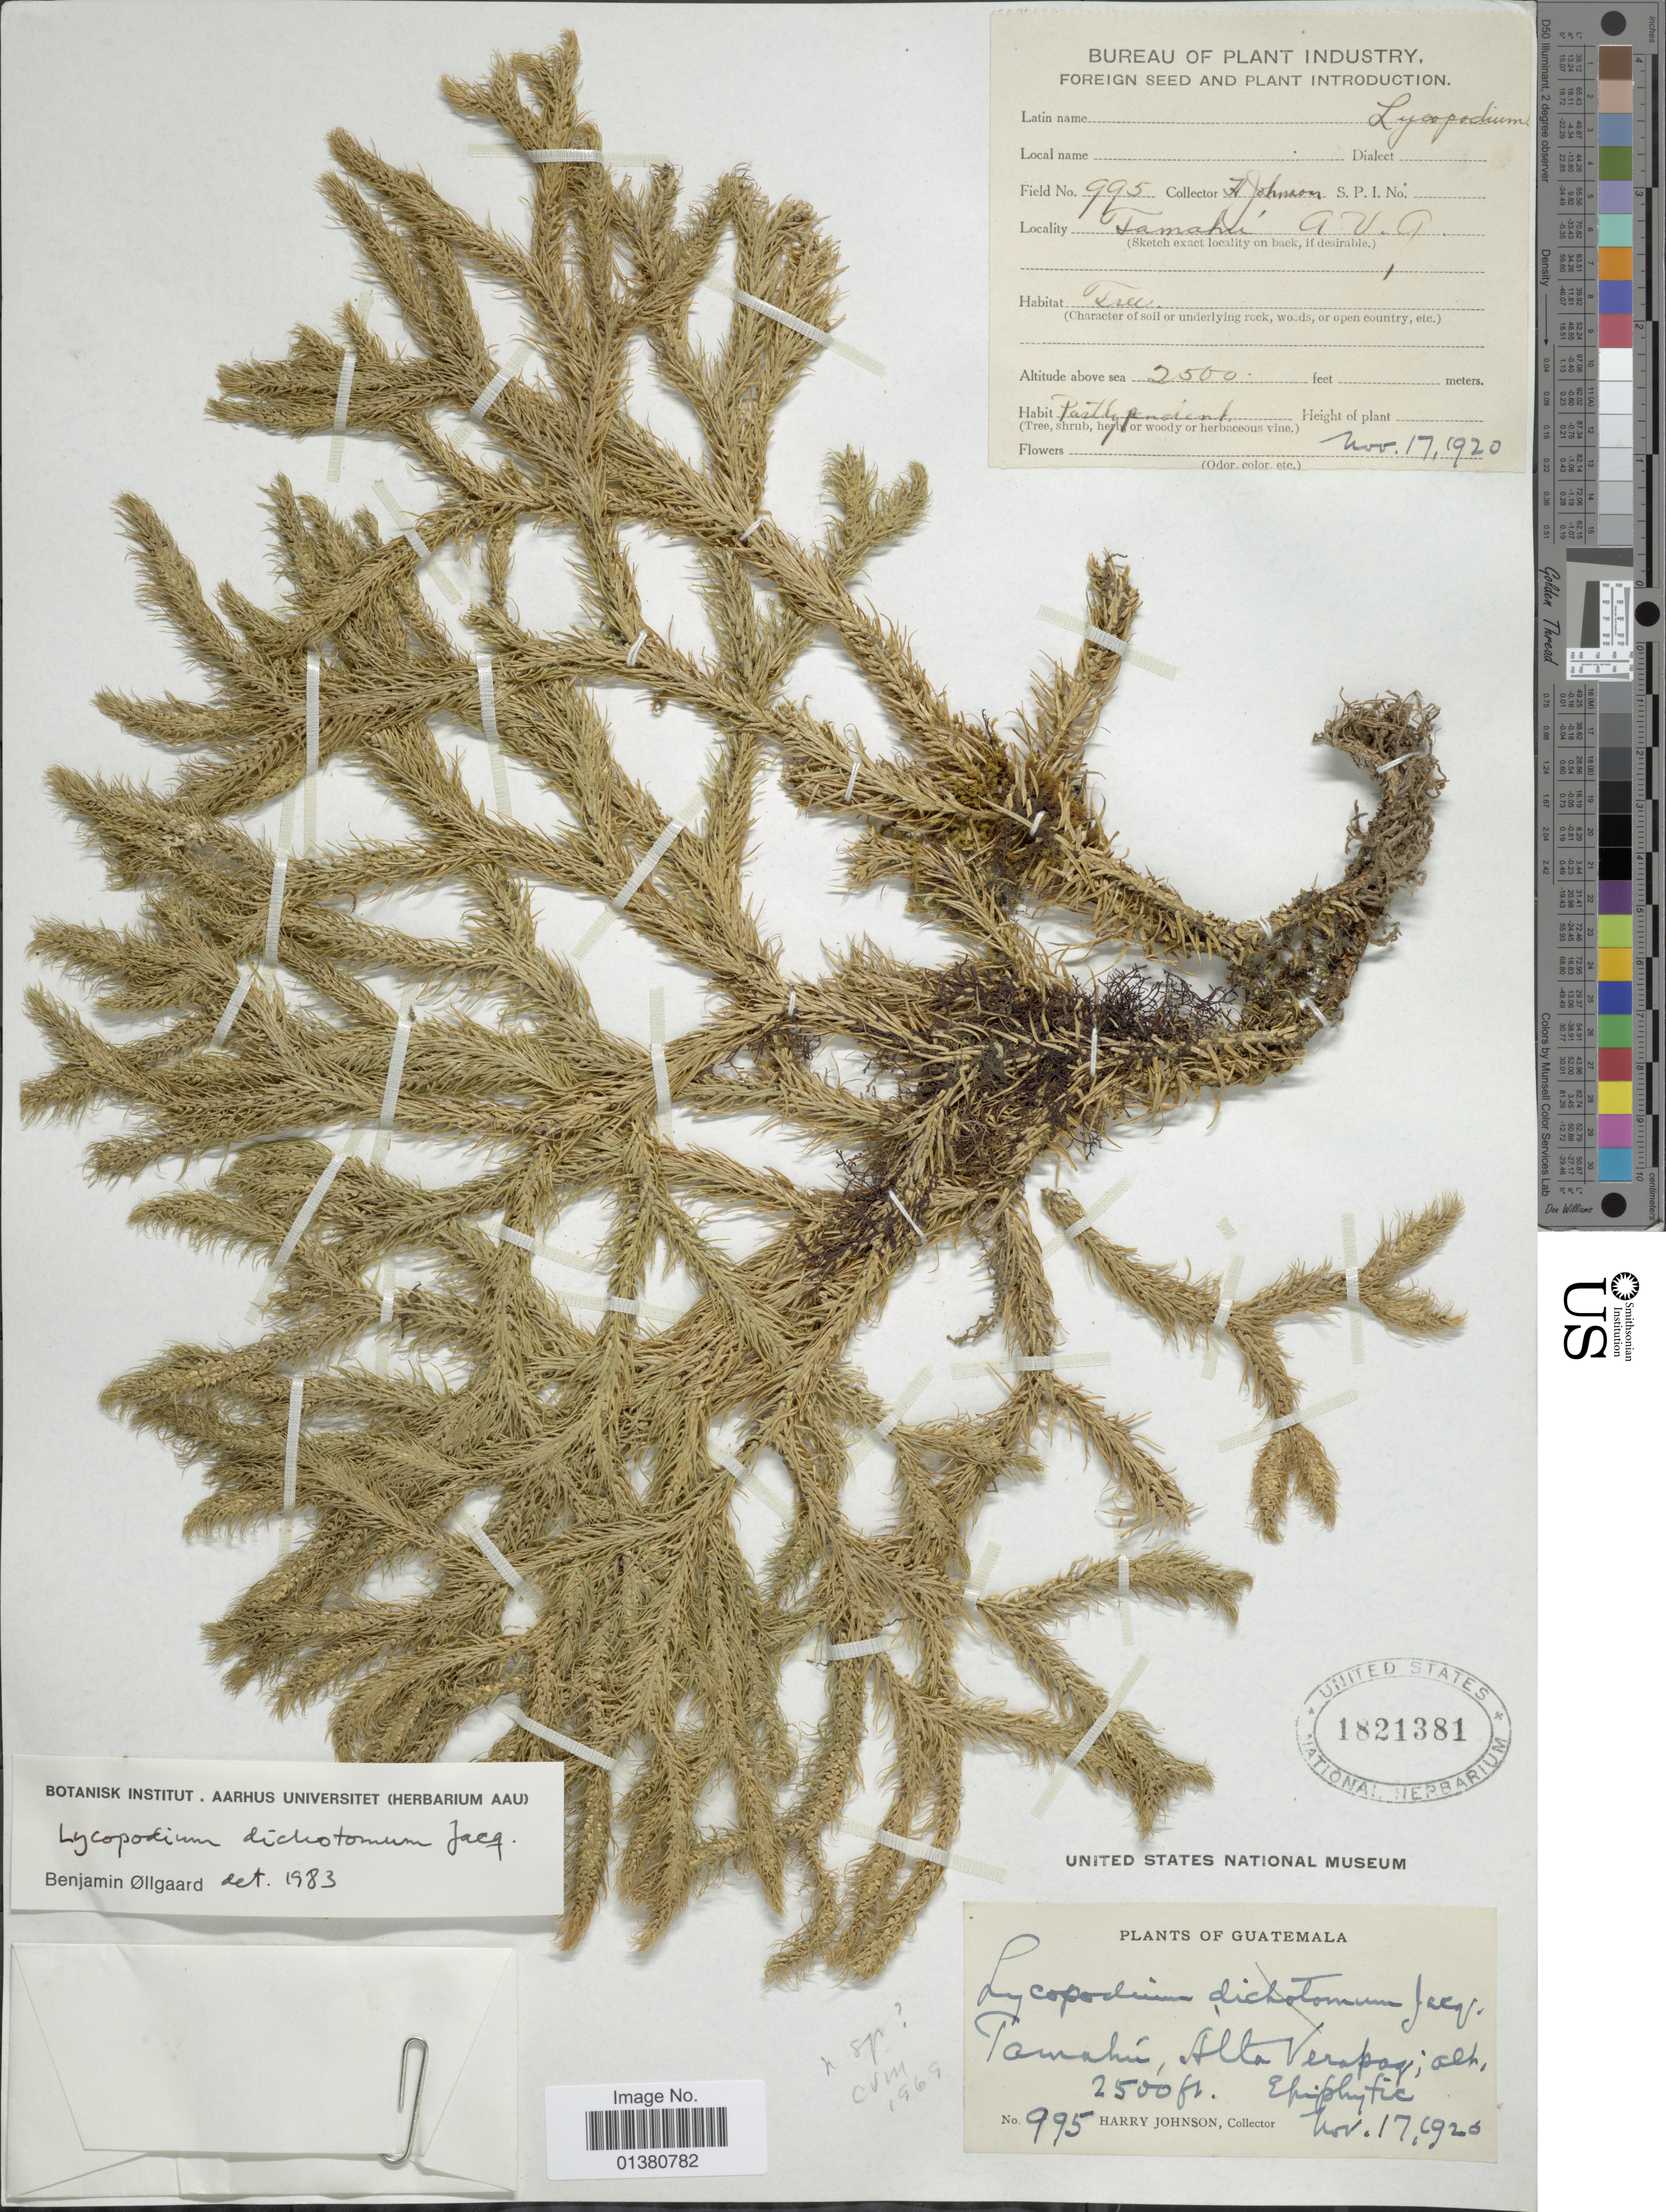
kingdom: Plantae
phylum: Tracheophyta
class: Lycopodiopsida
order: Lycopodiales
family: Lycopodiaceae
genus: Phlegmariurus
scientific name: Phlegmariurus dichotomus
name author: (Jacq.) W.H. Wagner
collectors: H. Johnson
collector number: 995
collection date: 1920-11-17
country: Guatemala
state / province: Alta Verapaz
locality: Tamahu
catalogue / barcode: US 1821381